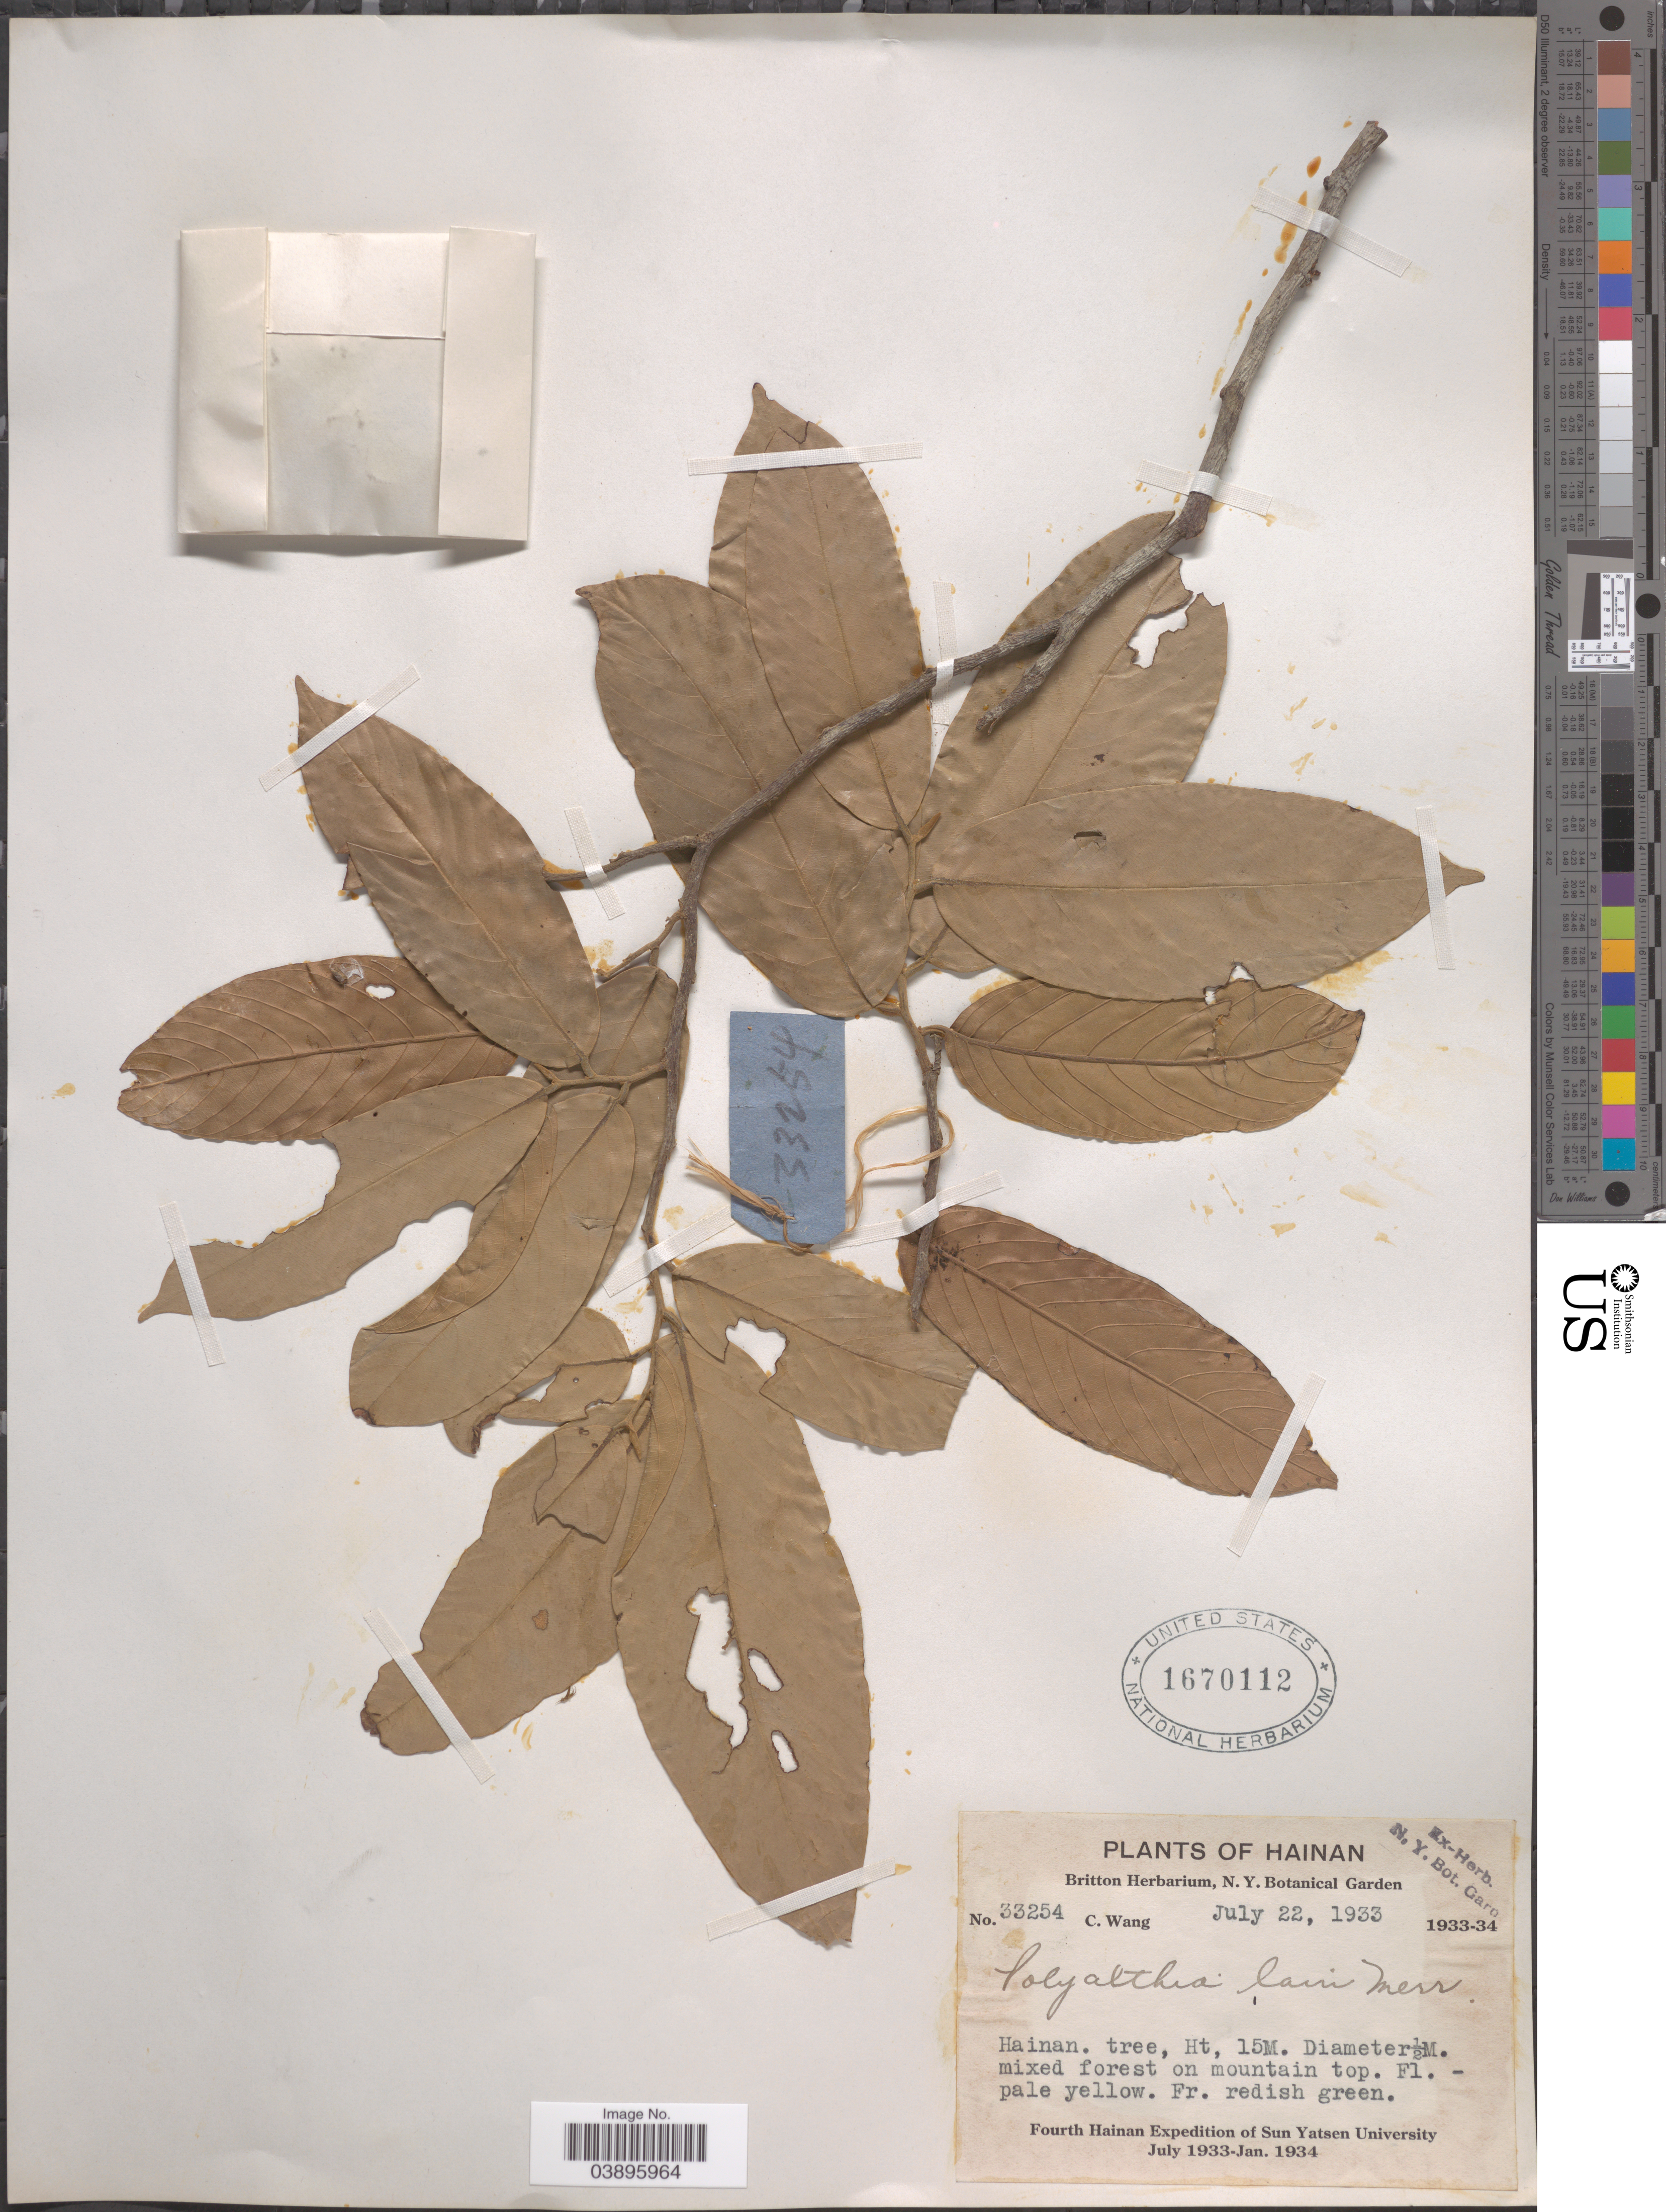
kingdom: Plantae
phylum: Tracheophyta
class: Magnoliopsida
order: Magnoliales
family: Annonaceae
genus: Polyalthia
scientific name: Polyalthia laui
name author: Merr.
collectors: C. Wang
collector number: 33254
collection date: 1933-07-22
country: China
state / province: Hainan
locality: On mountain top.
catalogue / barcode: US 1670112